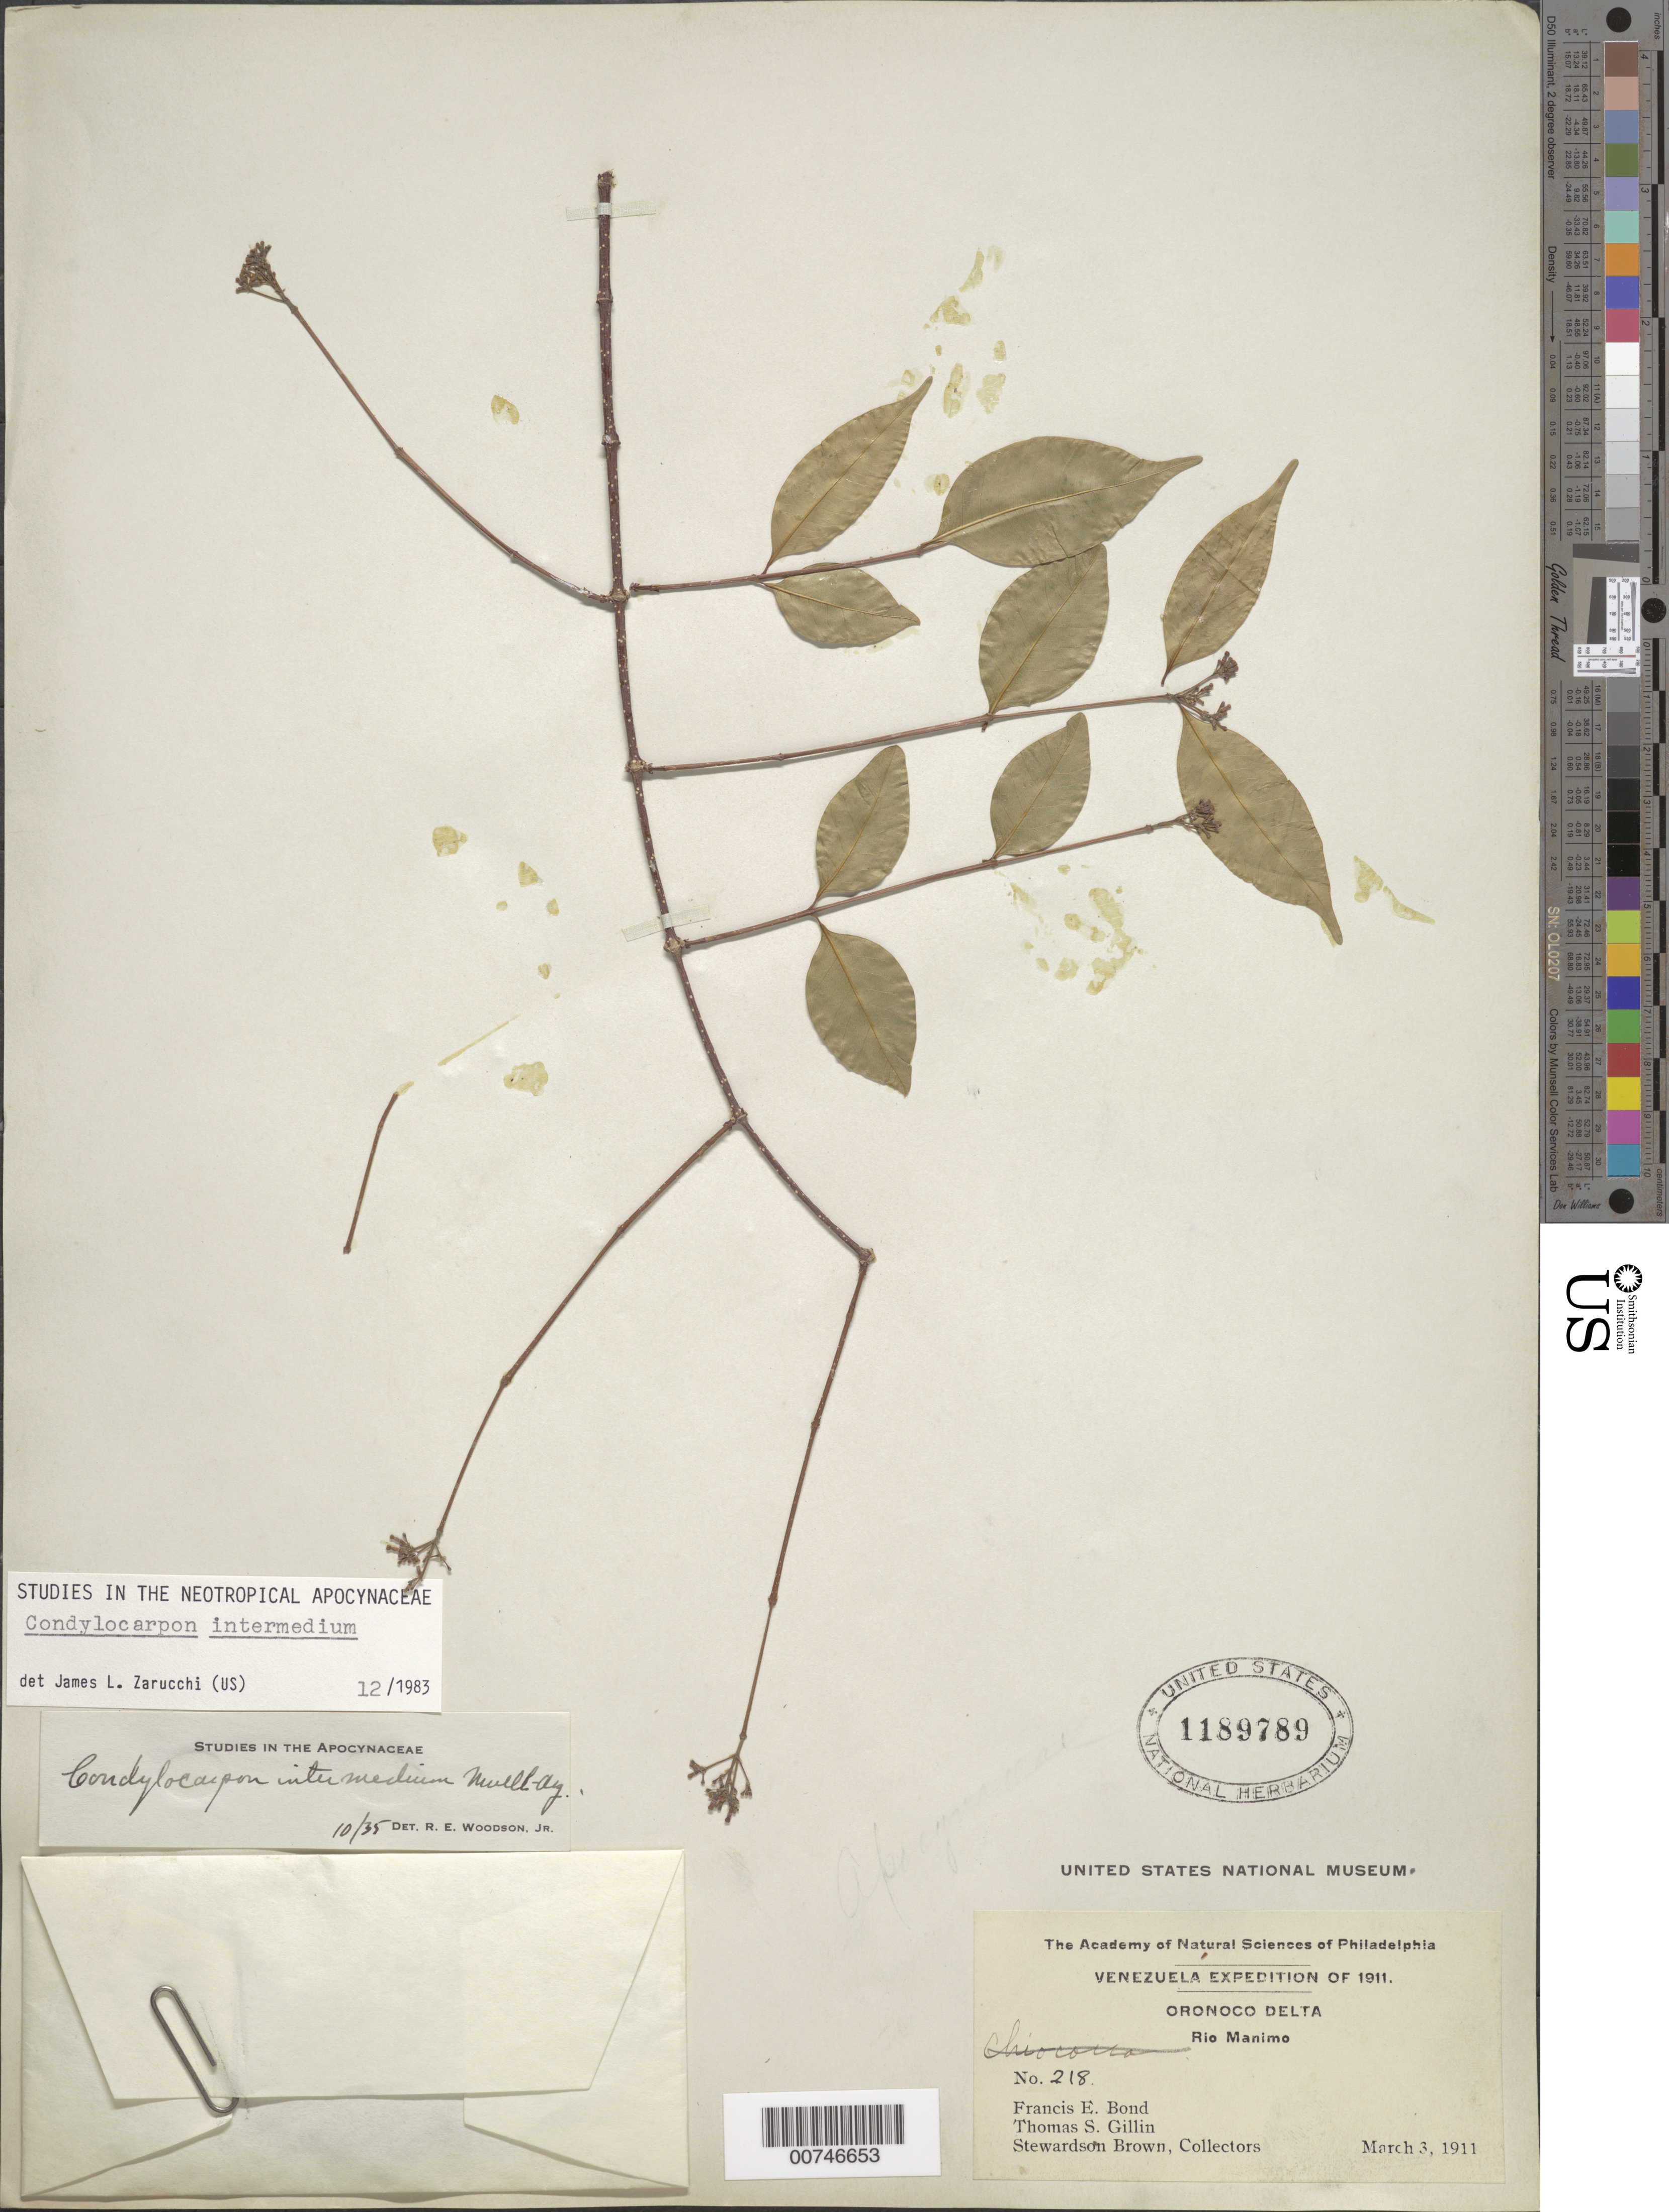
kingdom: Plantae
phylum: Tracheophyta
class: Magnoliopsida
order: Gentianales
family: Apocynaceae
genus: Condylocarpon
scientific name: Condylocarpon intermedium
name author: Müll. Arg.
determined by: Zarucchi, J. L.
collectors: F. Bond, T. Gillin & S. Brown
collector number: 218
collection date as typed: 3 March 1911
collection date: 1911-03-03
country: Venezuela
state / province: Delta Amacuro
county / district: Pedernales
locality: Orinoco Delta, Río Manimo, Pedernales and vicinity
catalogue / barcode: US 1889789